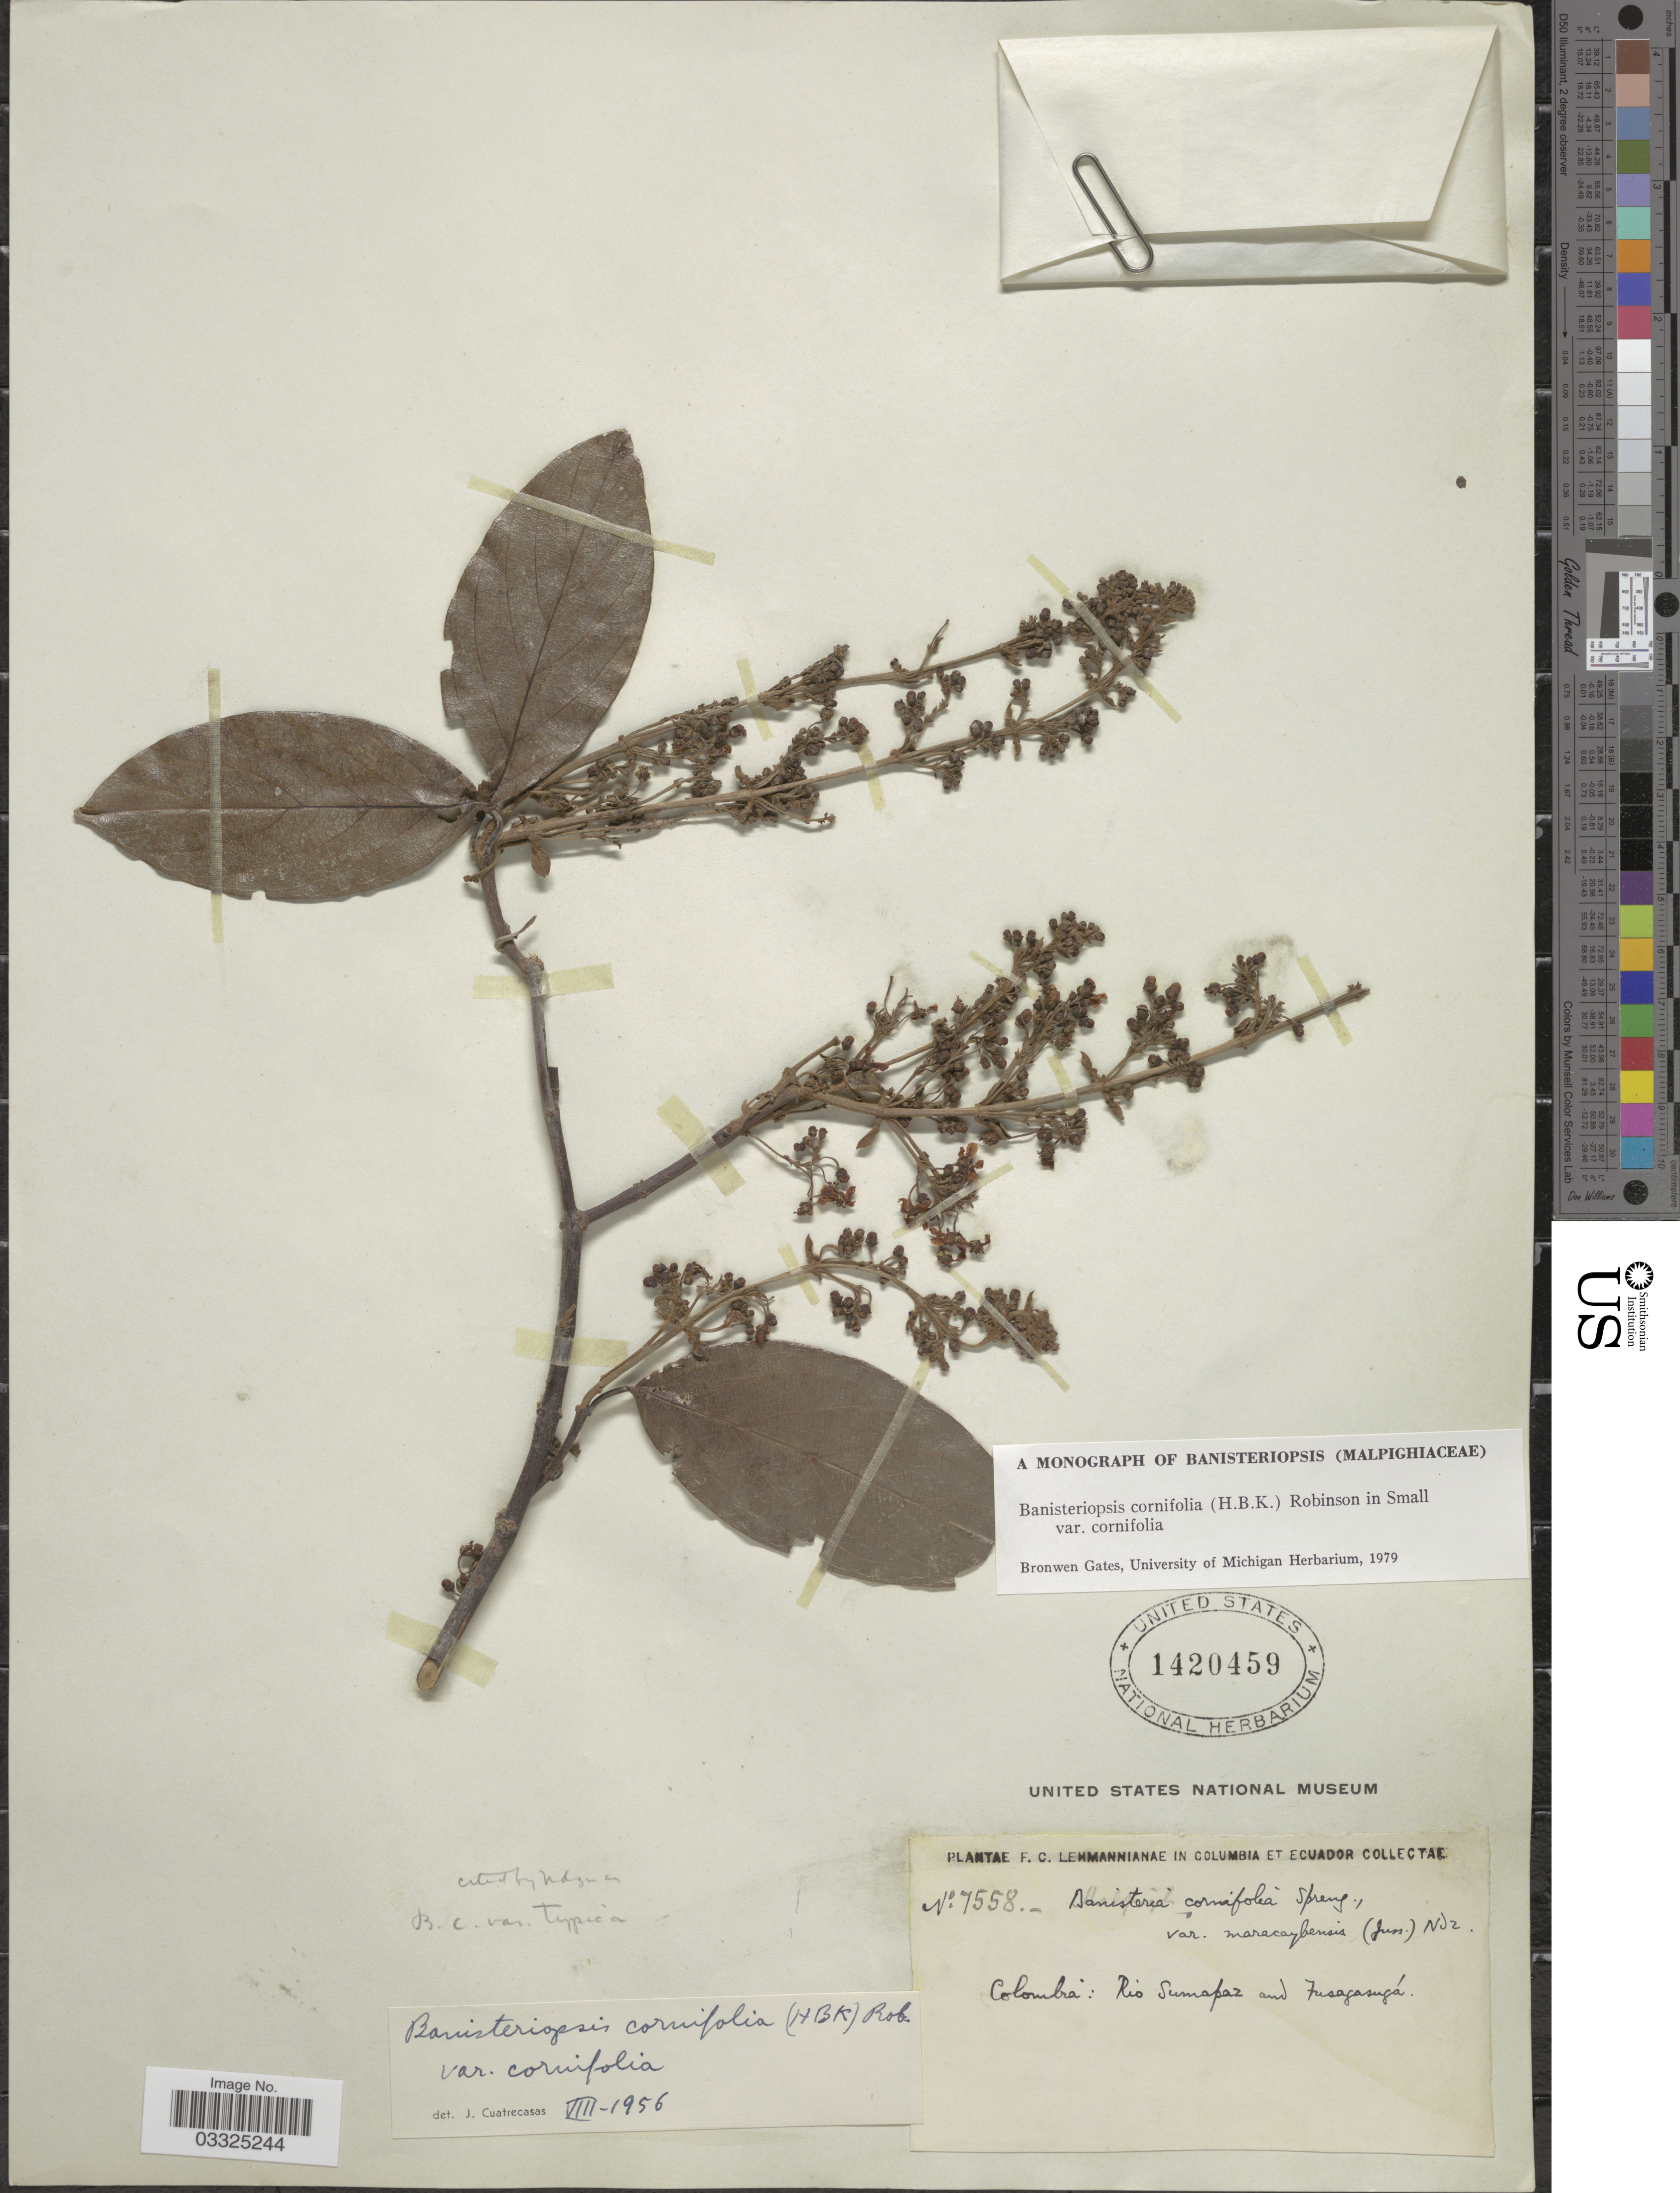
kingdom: Plantae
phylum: Tracheophyta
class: Magnoliopsida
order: Malpighiales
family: Malpighiaceae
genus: Bronwenia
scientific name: Bronwenia cornifolia var. cornifolia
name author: (Kunth) W.R. Anderson & C. Davis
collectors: F. C. Lehmann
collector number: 7558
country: Colombia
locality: Rio Sumapaz and Fusagasugá.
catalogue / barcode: US 1420459